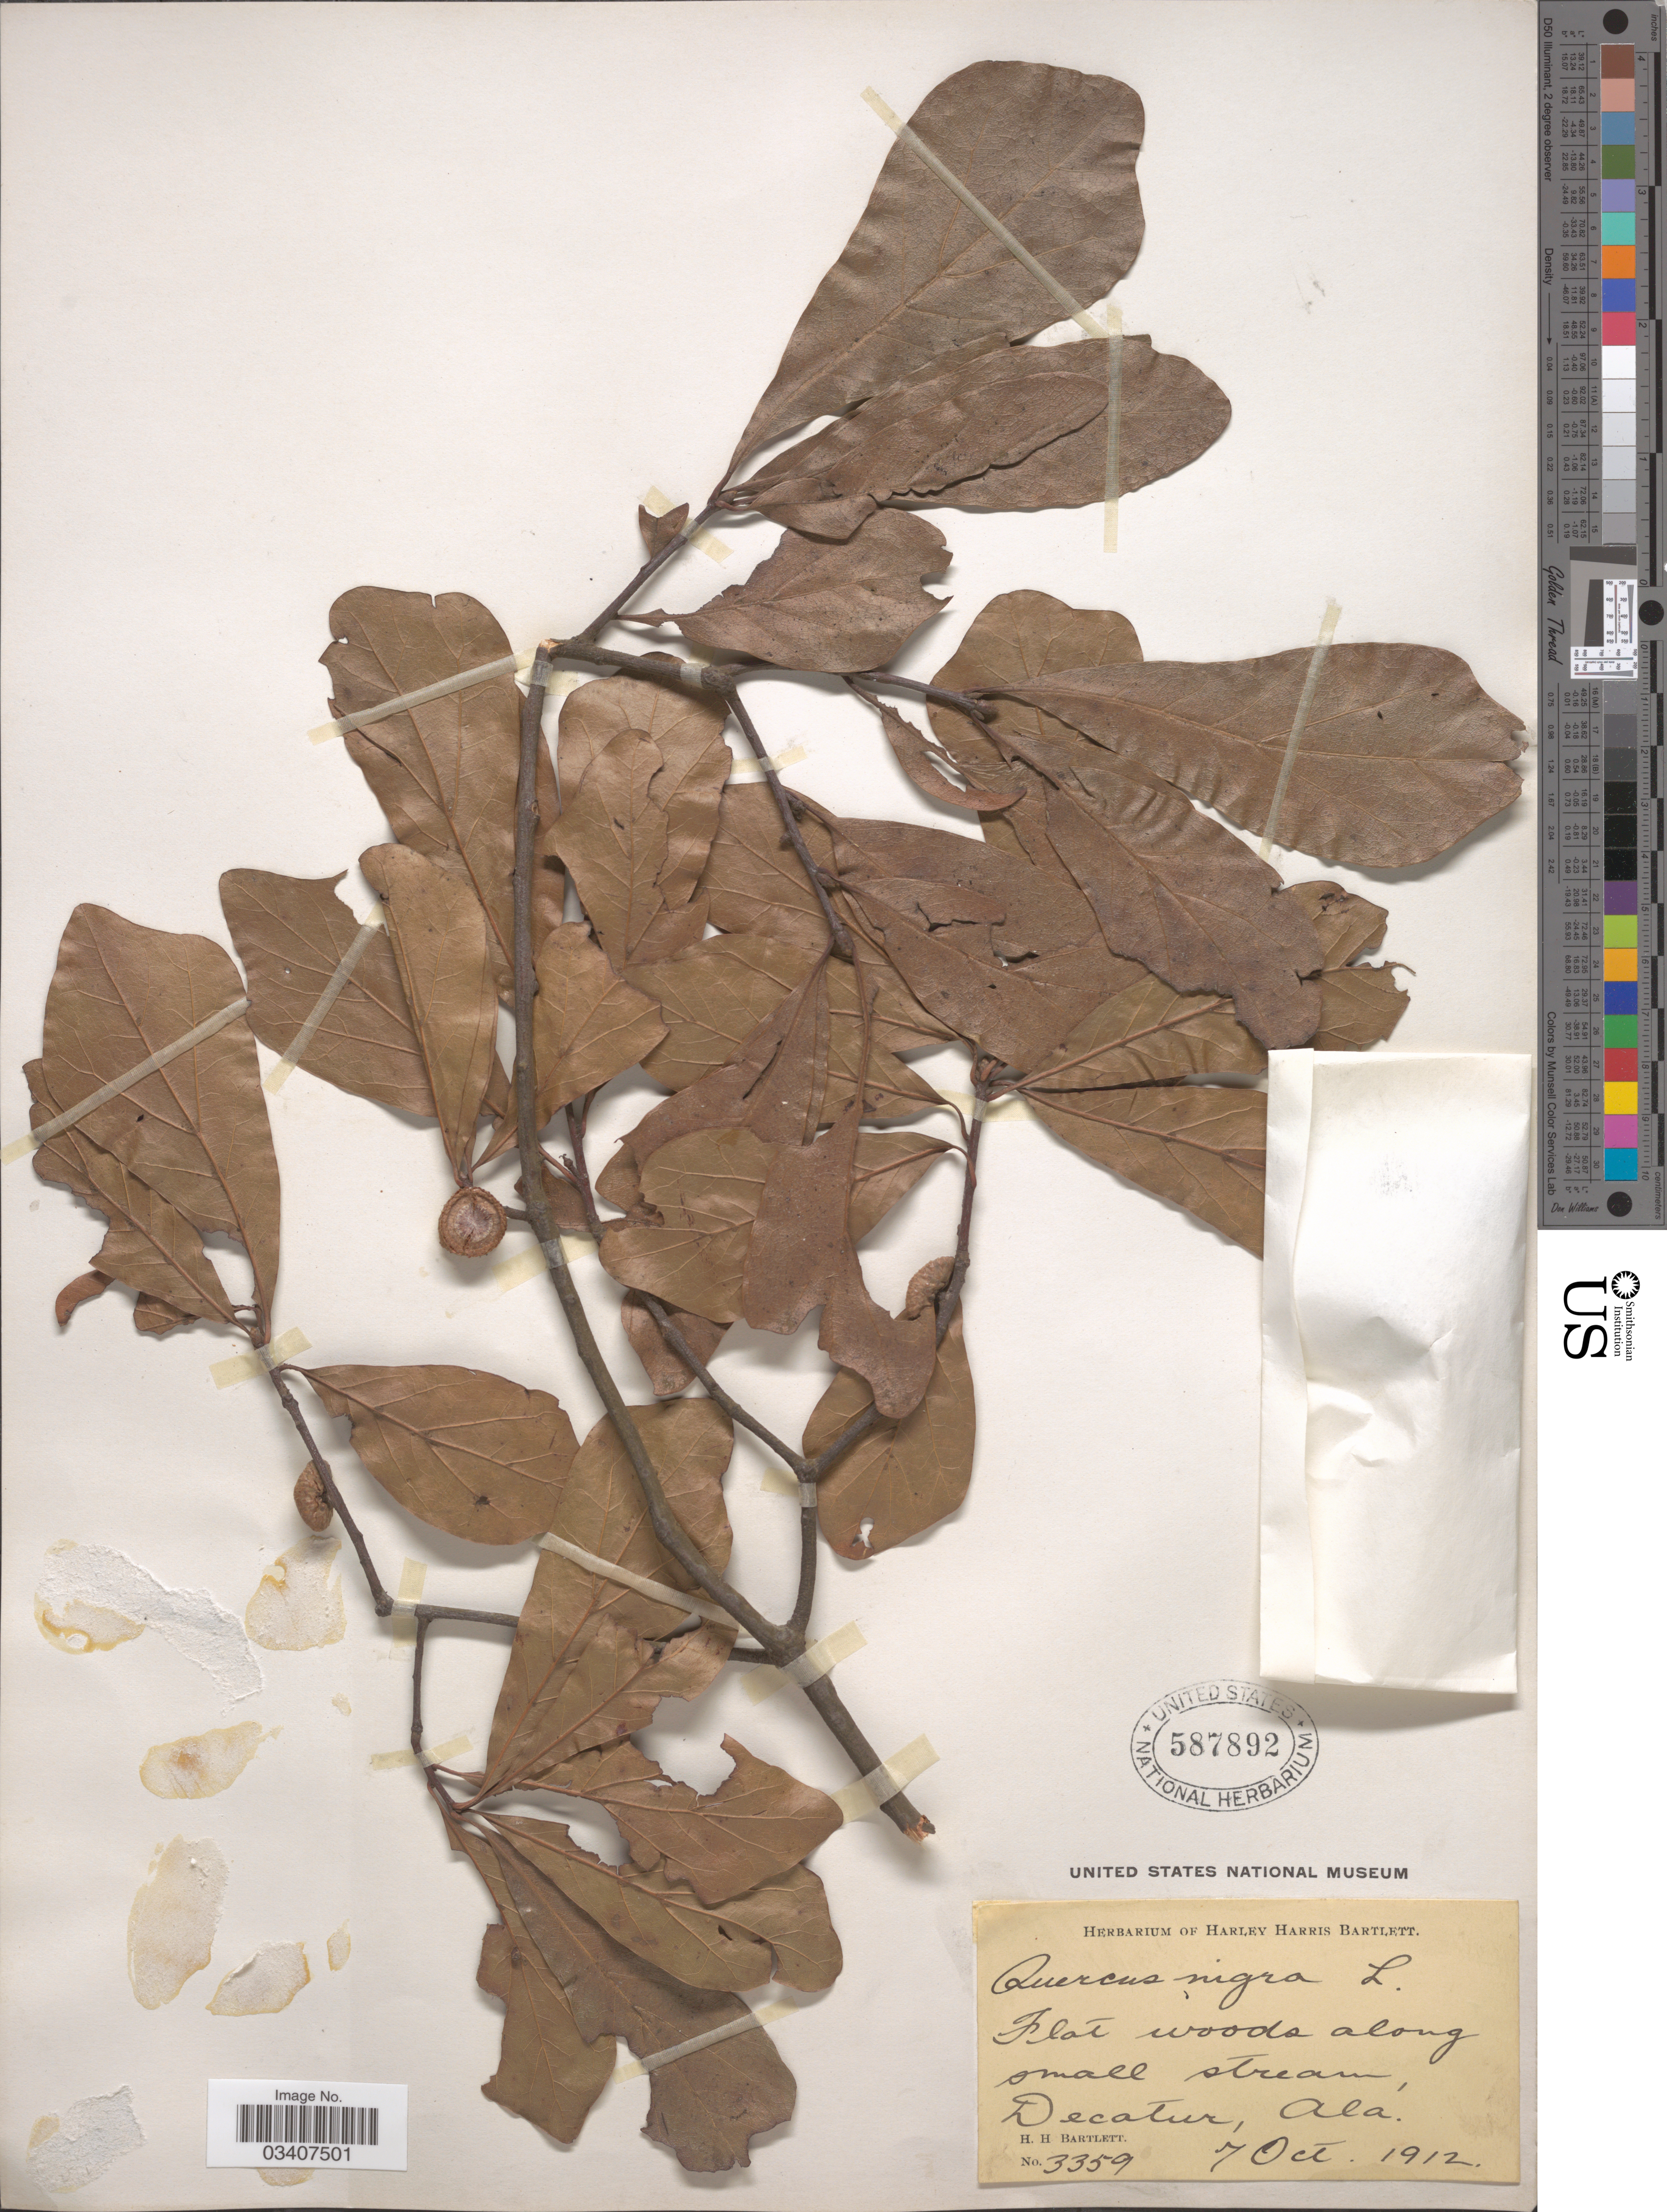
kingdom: Plantae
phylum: Tracheophyta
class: Magnoliopsida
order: Fagales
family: Fagaceae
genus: Quercus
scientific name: Quercus nigra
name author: L.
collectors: H. H. Bartlett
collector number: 3359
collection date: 1912-10-07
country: United States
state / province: Alabama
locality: Flat woods along small stream, Decatur.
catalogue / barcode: US 587892